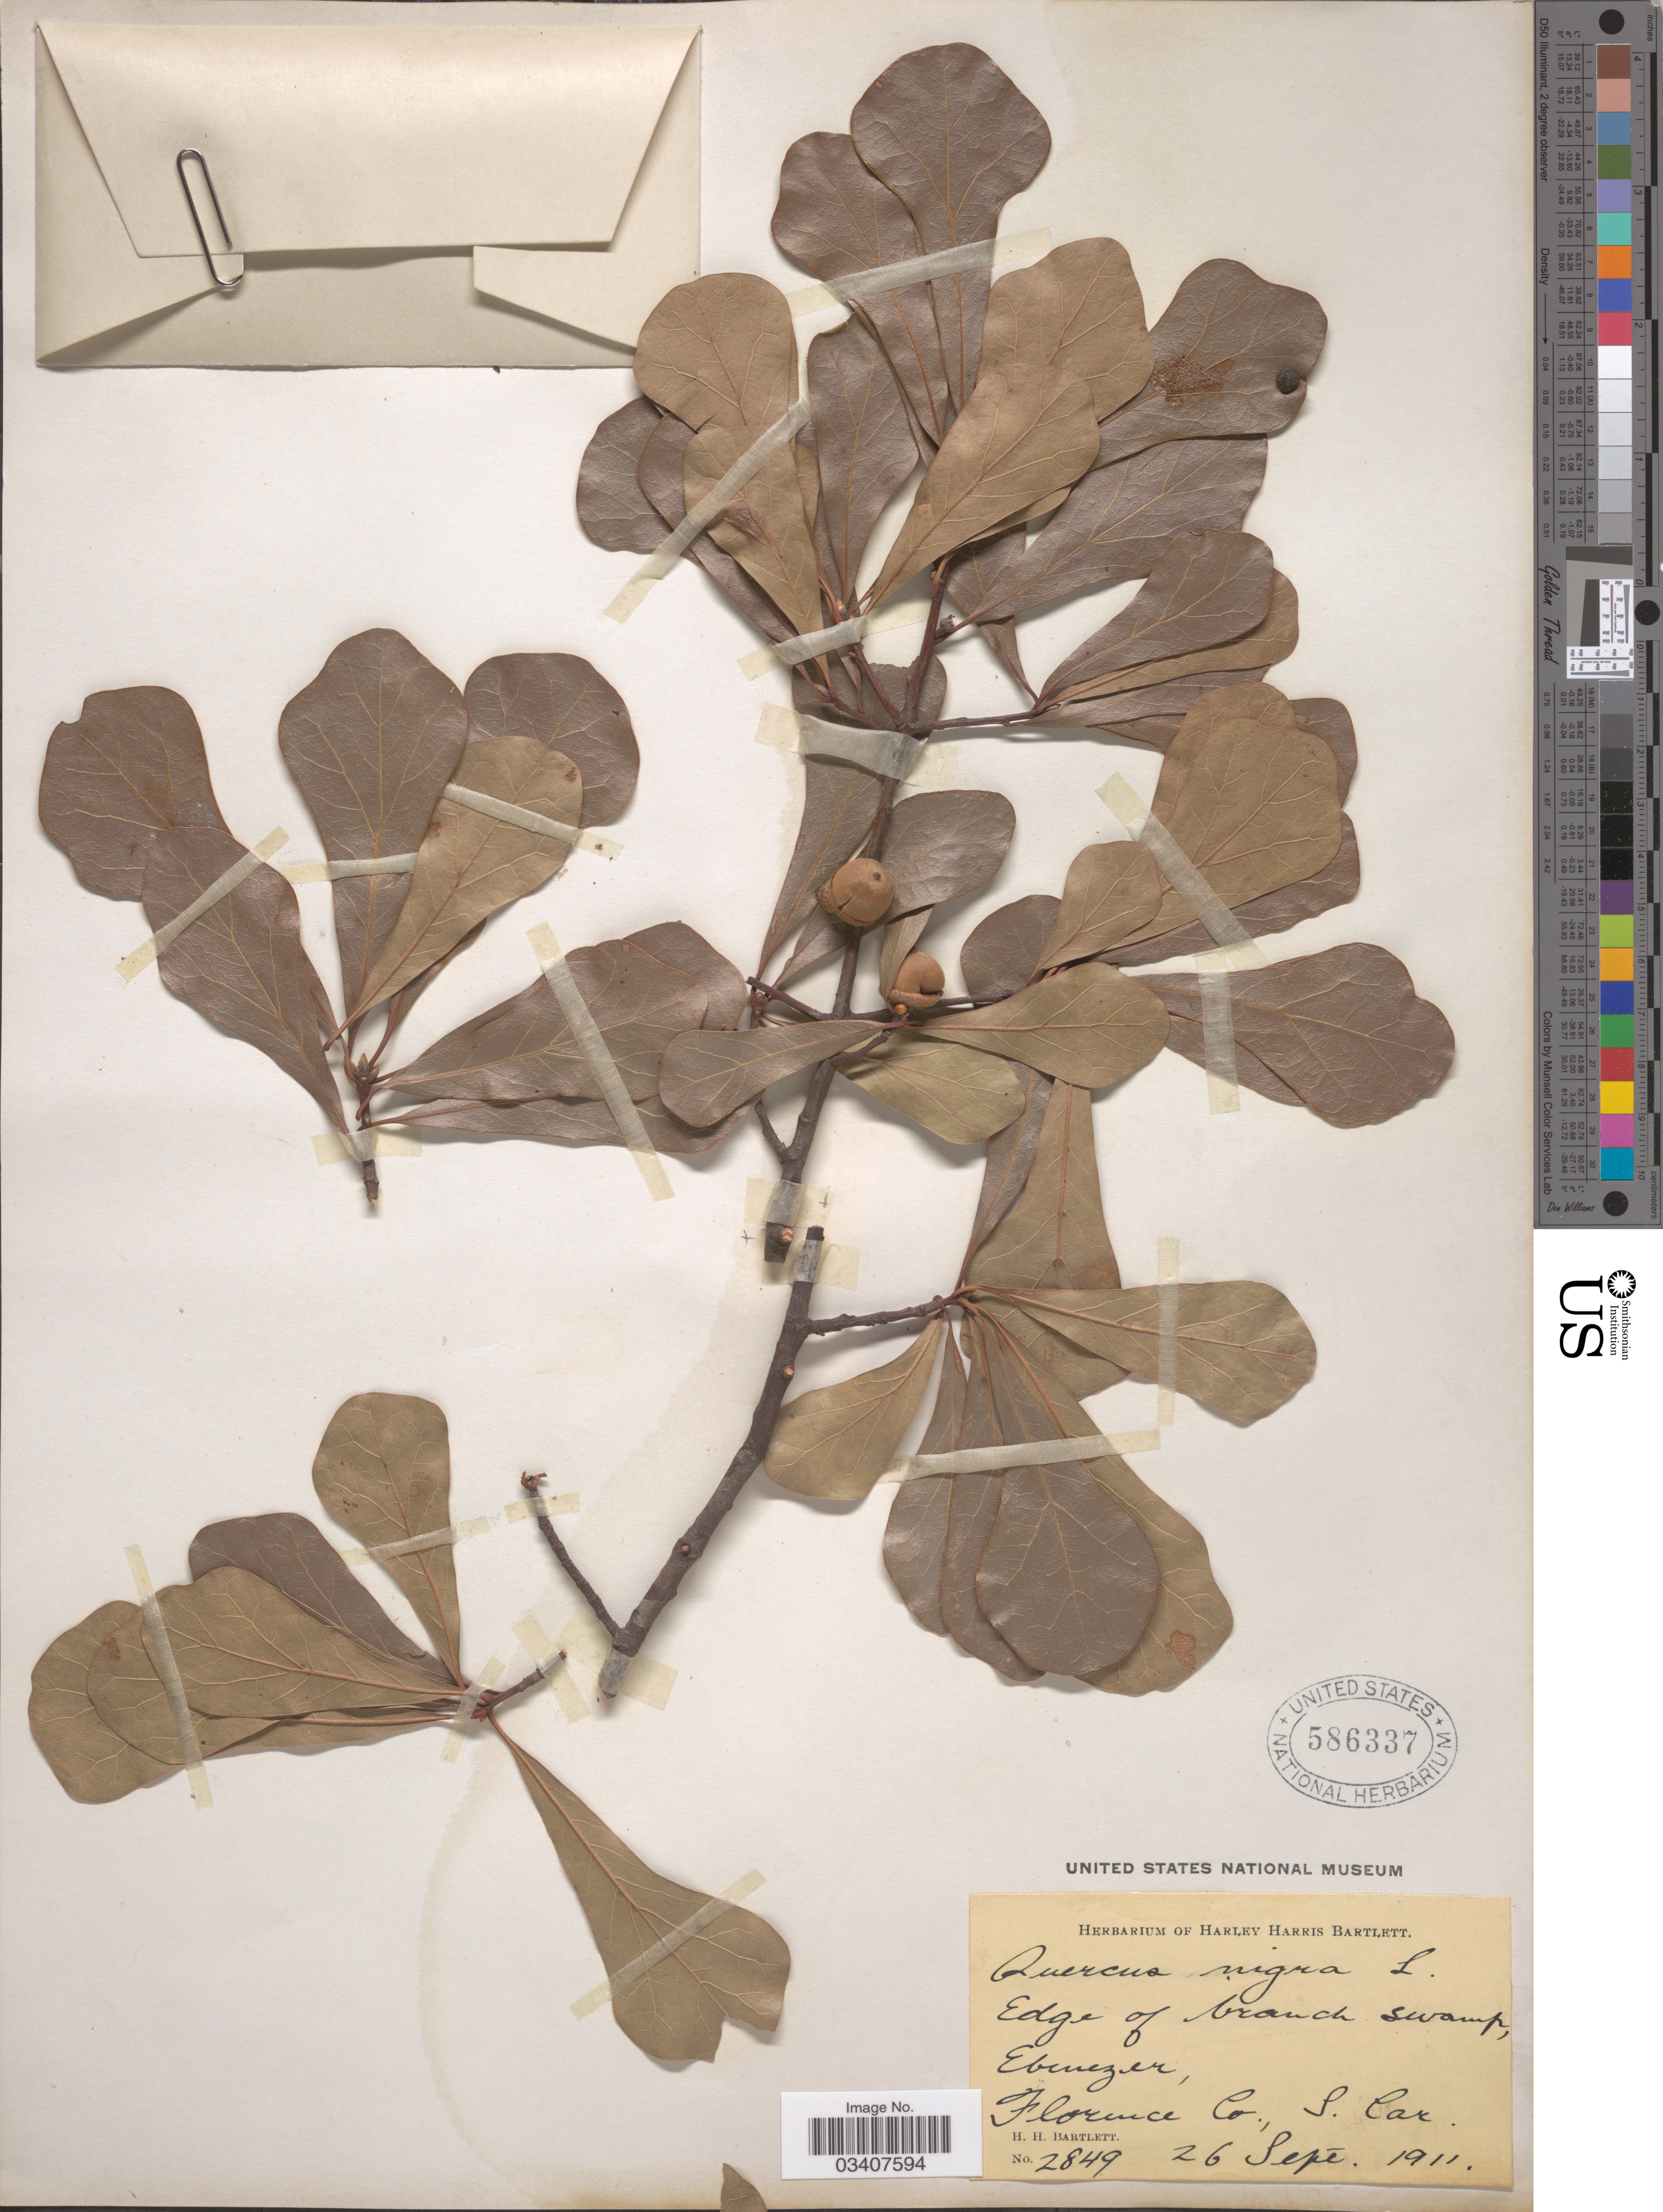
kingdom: Plantae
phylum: Tracheophyta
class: Magnoliopsida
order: Fagales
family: Fagaceae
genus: Quercus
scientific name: Quercus nigra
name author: L.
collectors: H. H. Bartlett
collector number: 2849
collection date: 1911-09-26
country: United States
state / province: South Carolina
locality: Edge of branch swamp, Ebenezer, Florence Co.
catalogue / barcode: US 586337